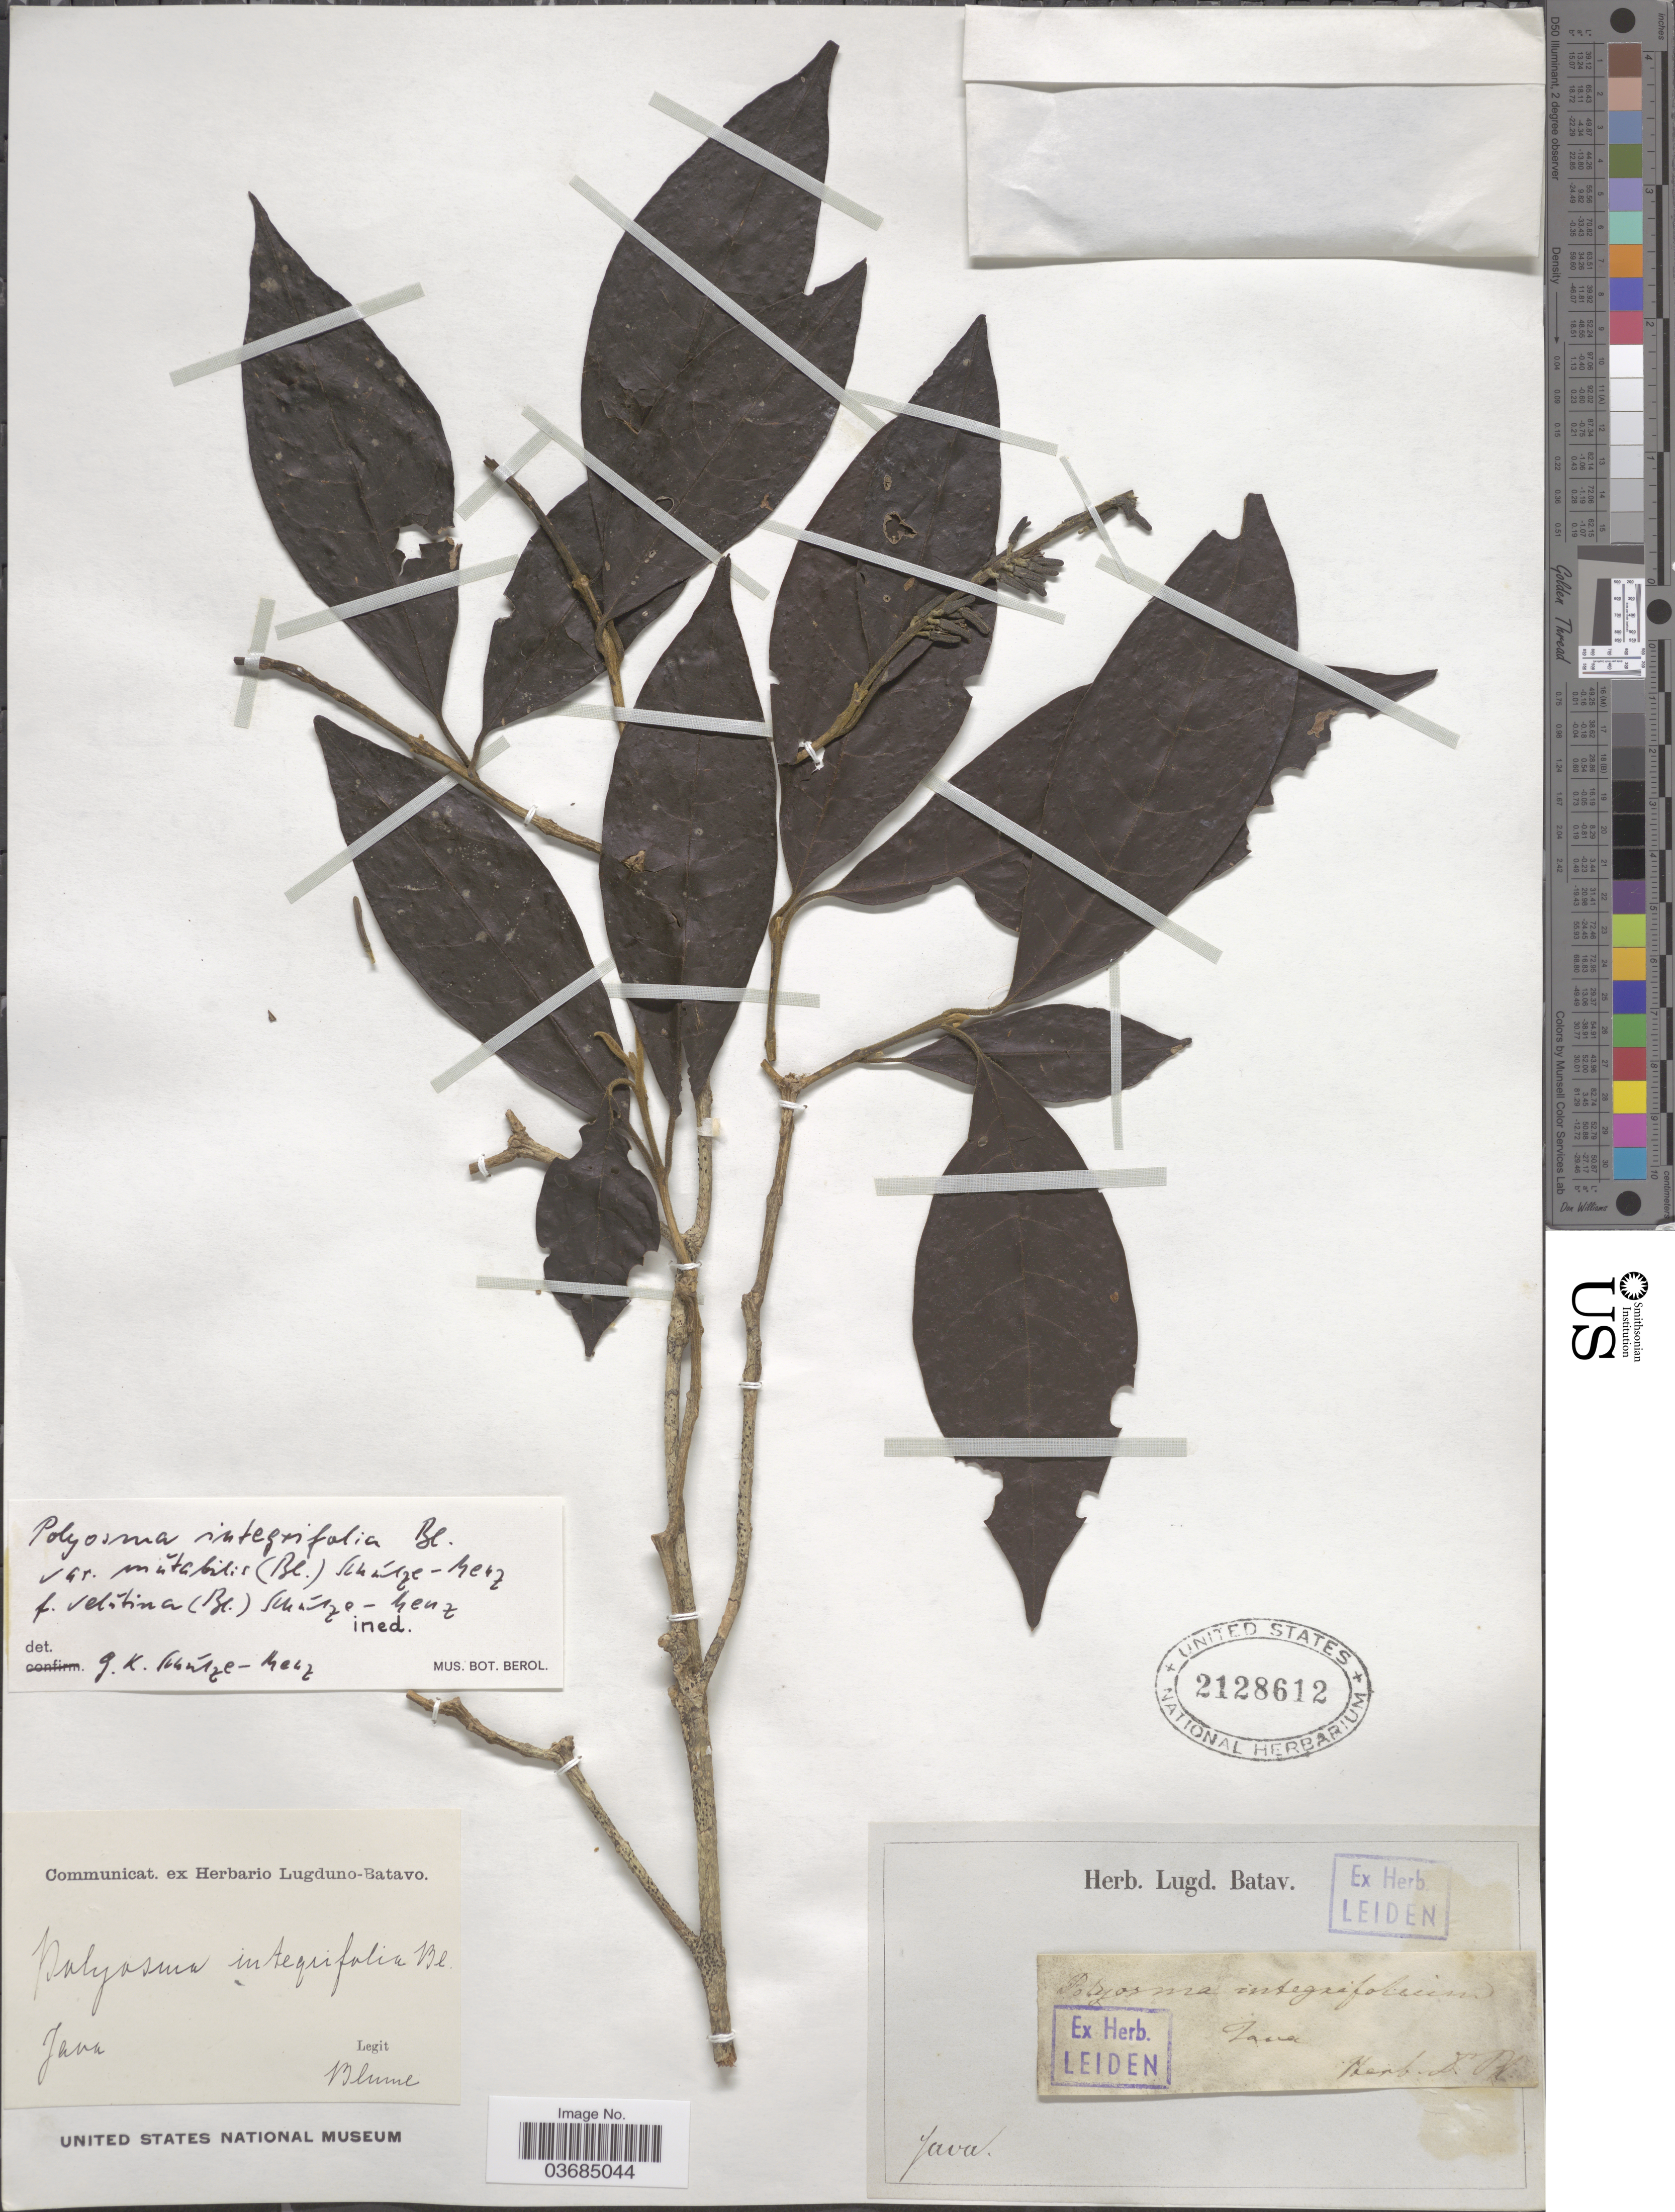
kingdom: Plantae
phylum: Tracheophyta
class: Magnoliopsida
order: Escalloniales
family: Escalloniaceae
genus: Polyosma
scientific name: Polyosma integrifolia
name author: Blume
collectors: -. Blume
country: Indonesia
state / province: Java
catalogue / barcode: US 2128612